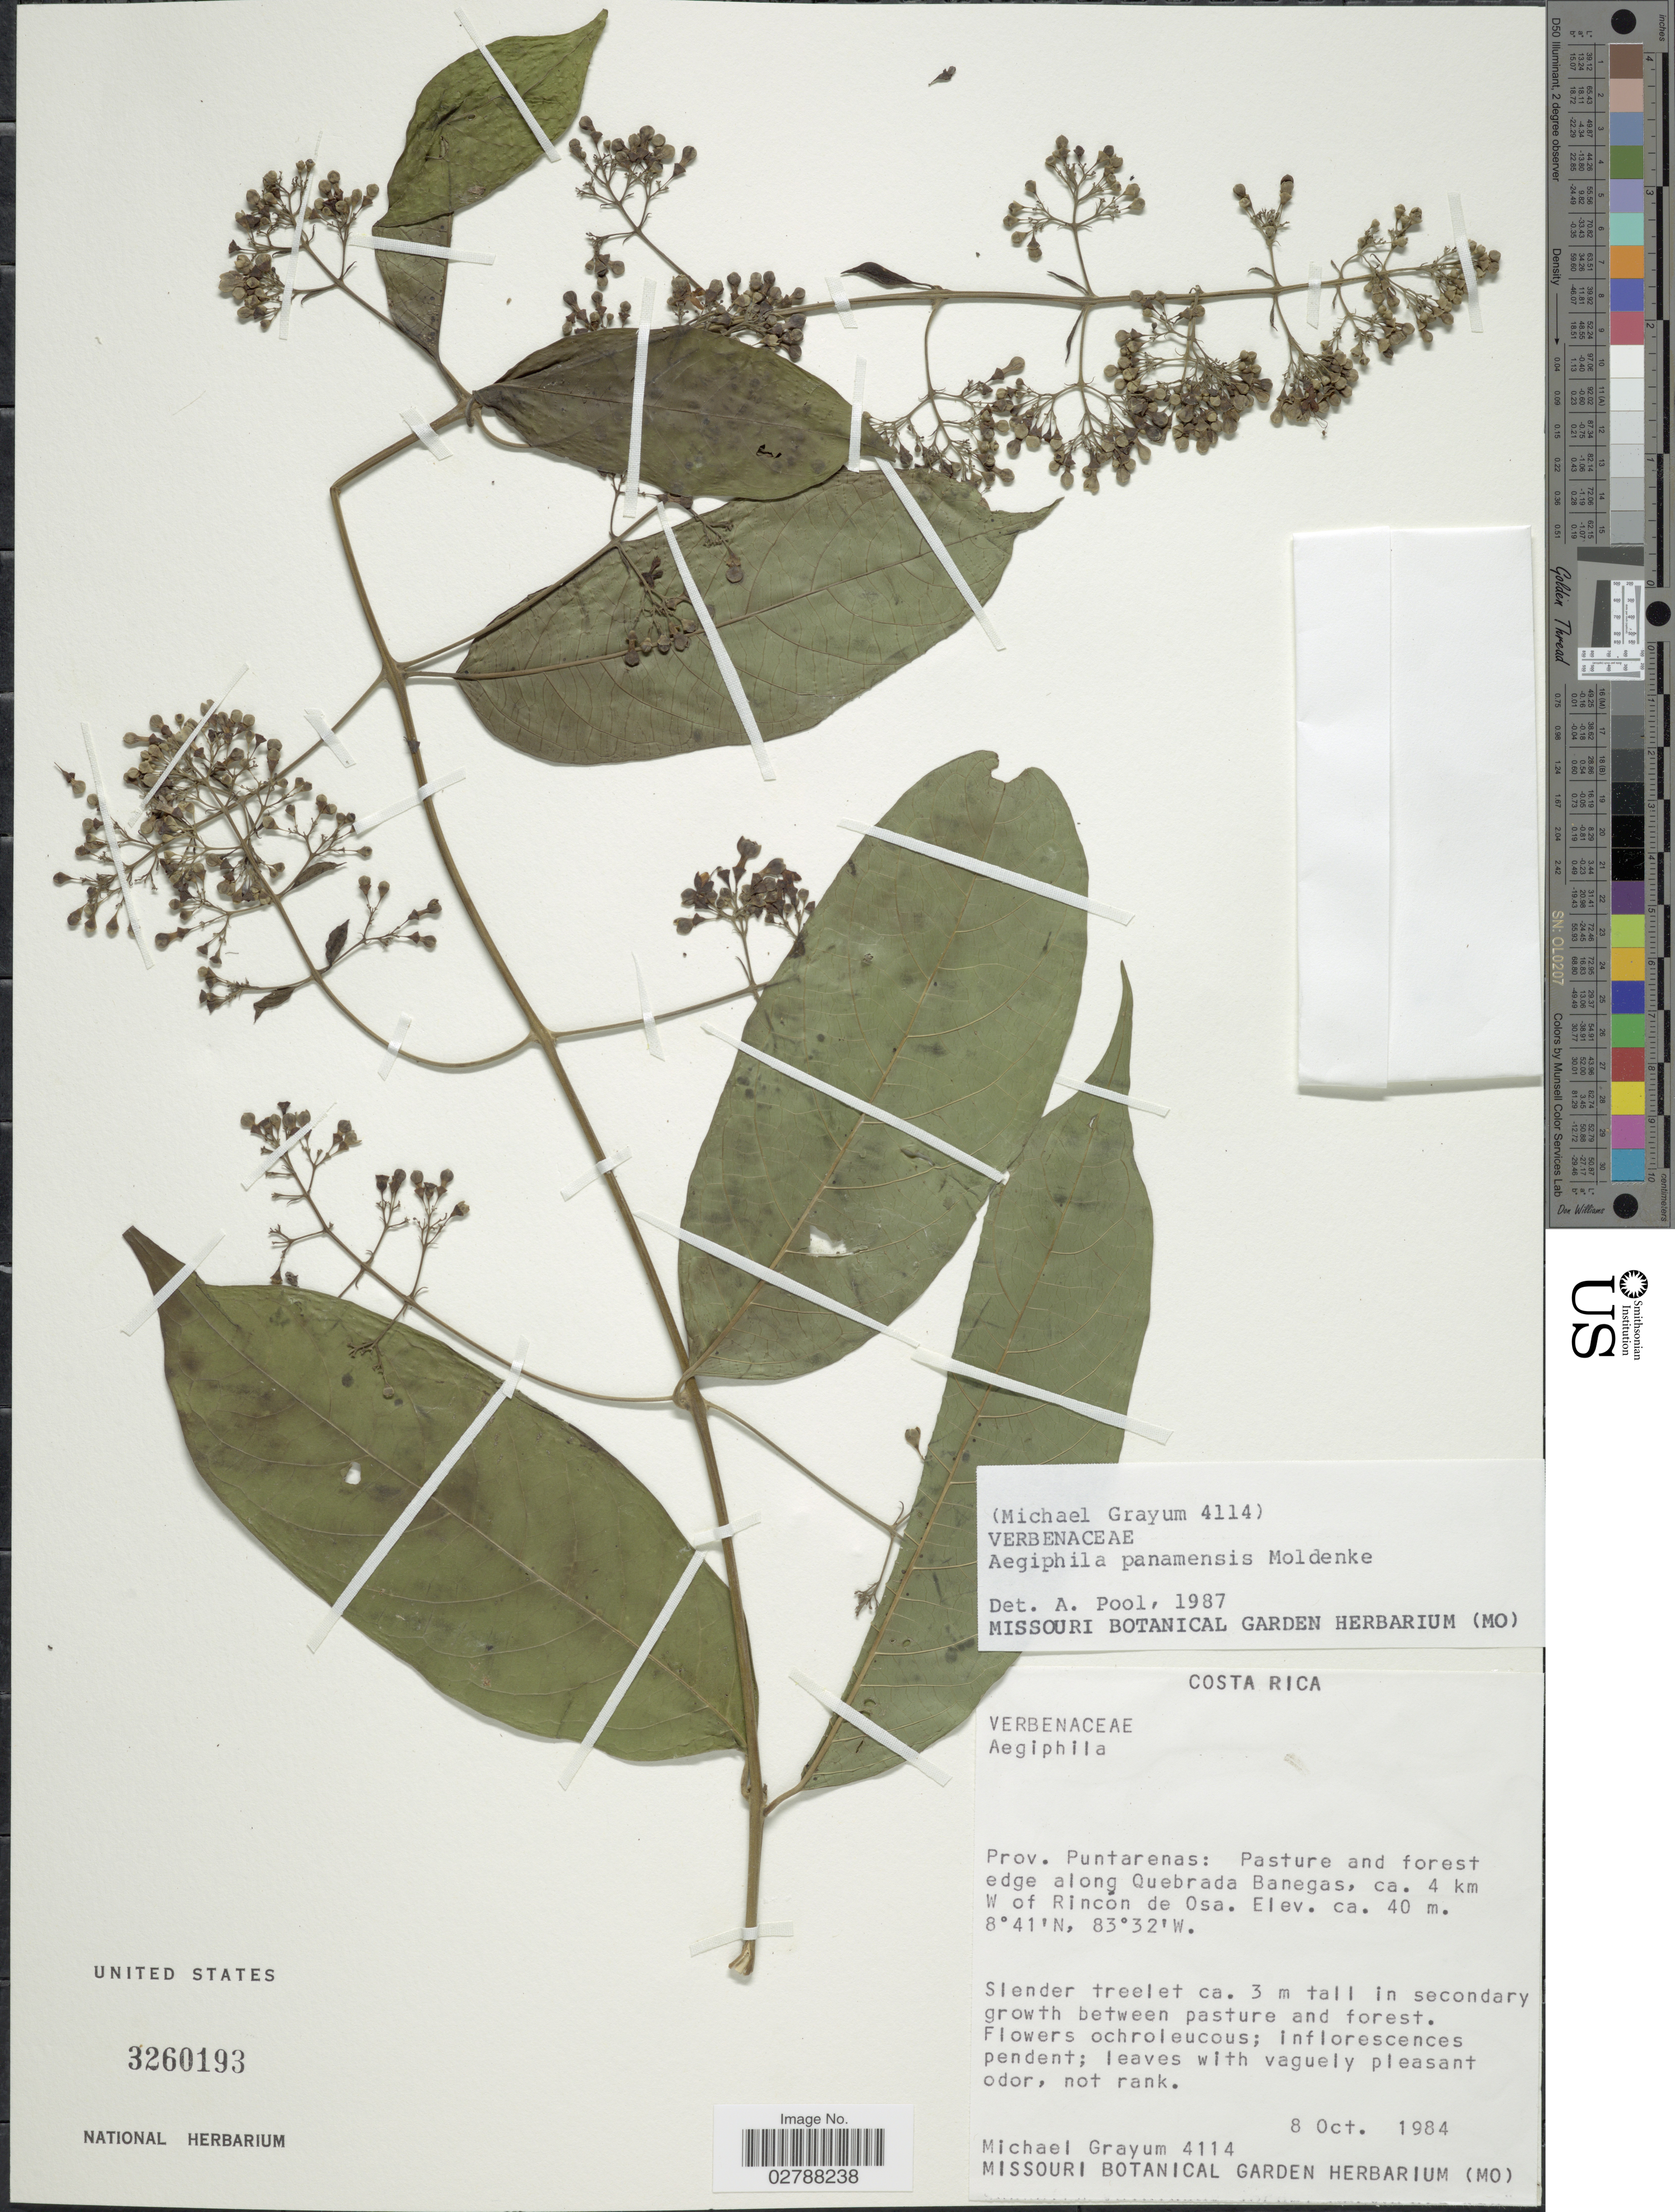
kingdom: Plantae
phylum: Tracheophyta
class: Magnoliopsida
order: Lamiales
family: Lamiaceae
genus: Aegiphila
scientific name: Aegiphila panamensis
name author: Moldenke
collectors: M. H. Grayum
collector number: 4114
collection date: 1984-10-08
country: Costa Rica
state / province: Puntarenas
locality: Prov. Puntarenas: Pasture and forest edge along Quebrada Banegas, ca. 4 km W of Rincón de Osa.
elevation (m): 40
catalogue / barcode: US 3260193